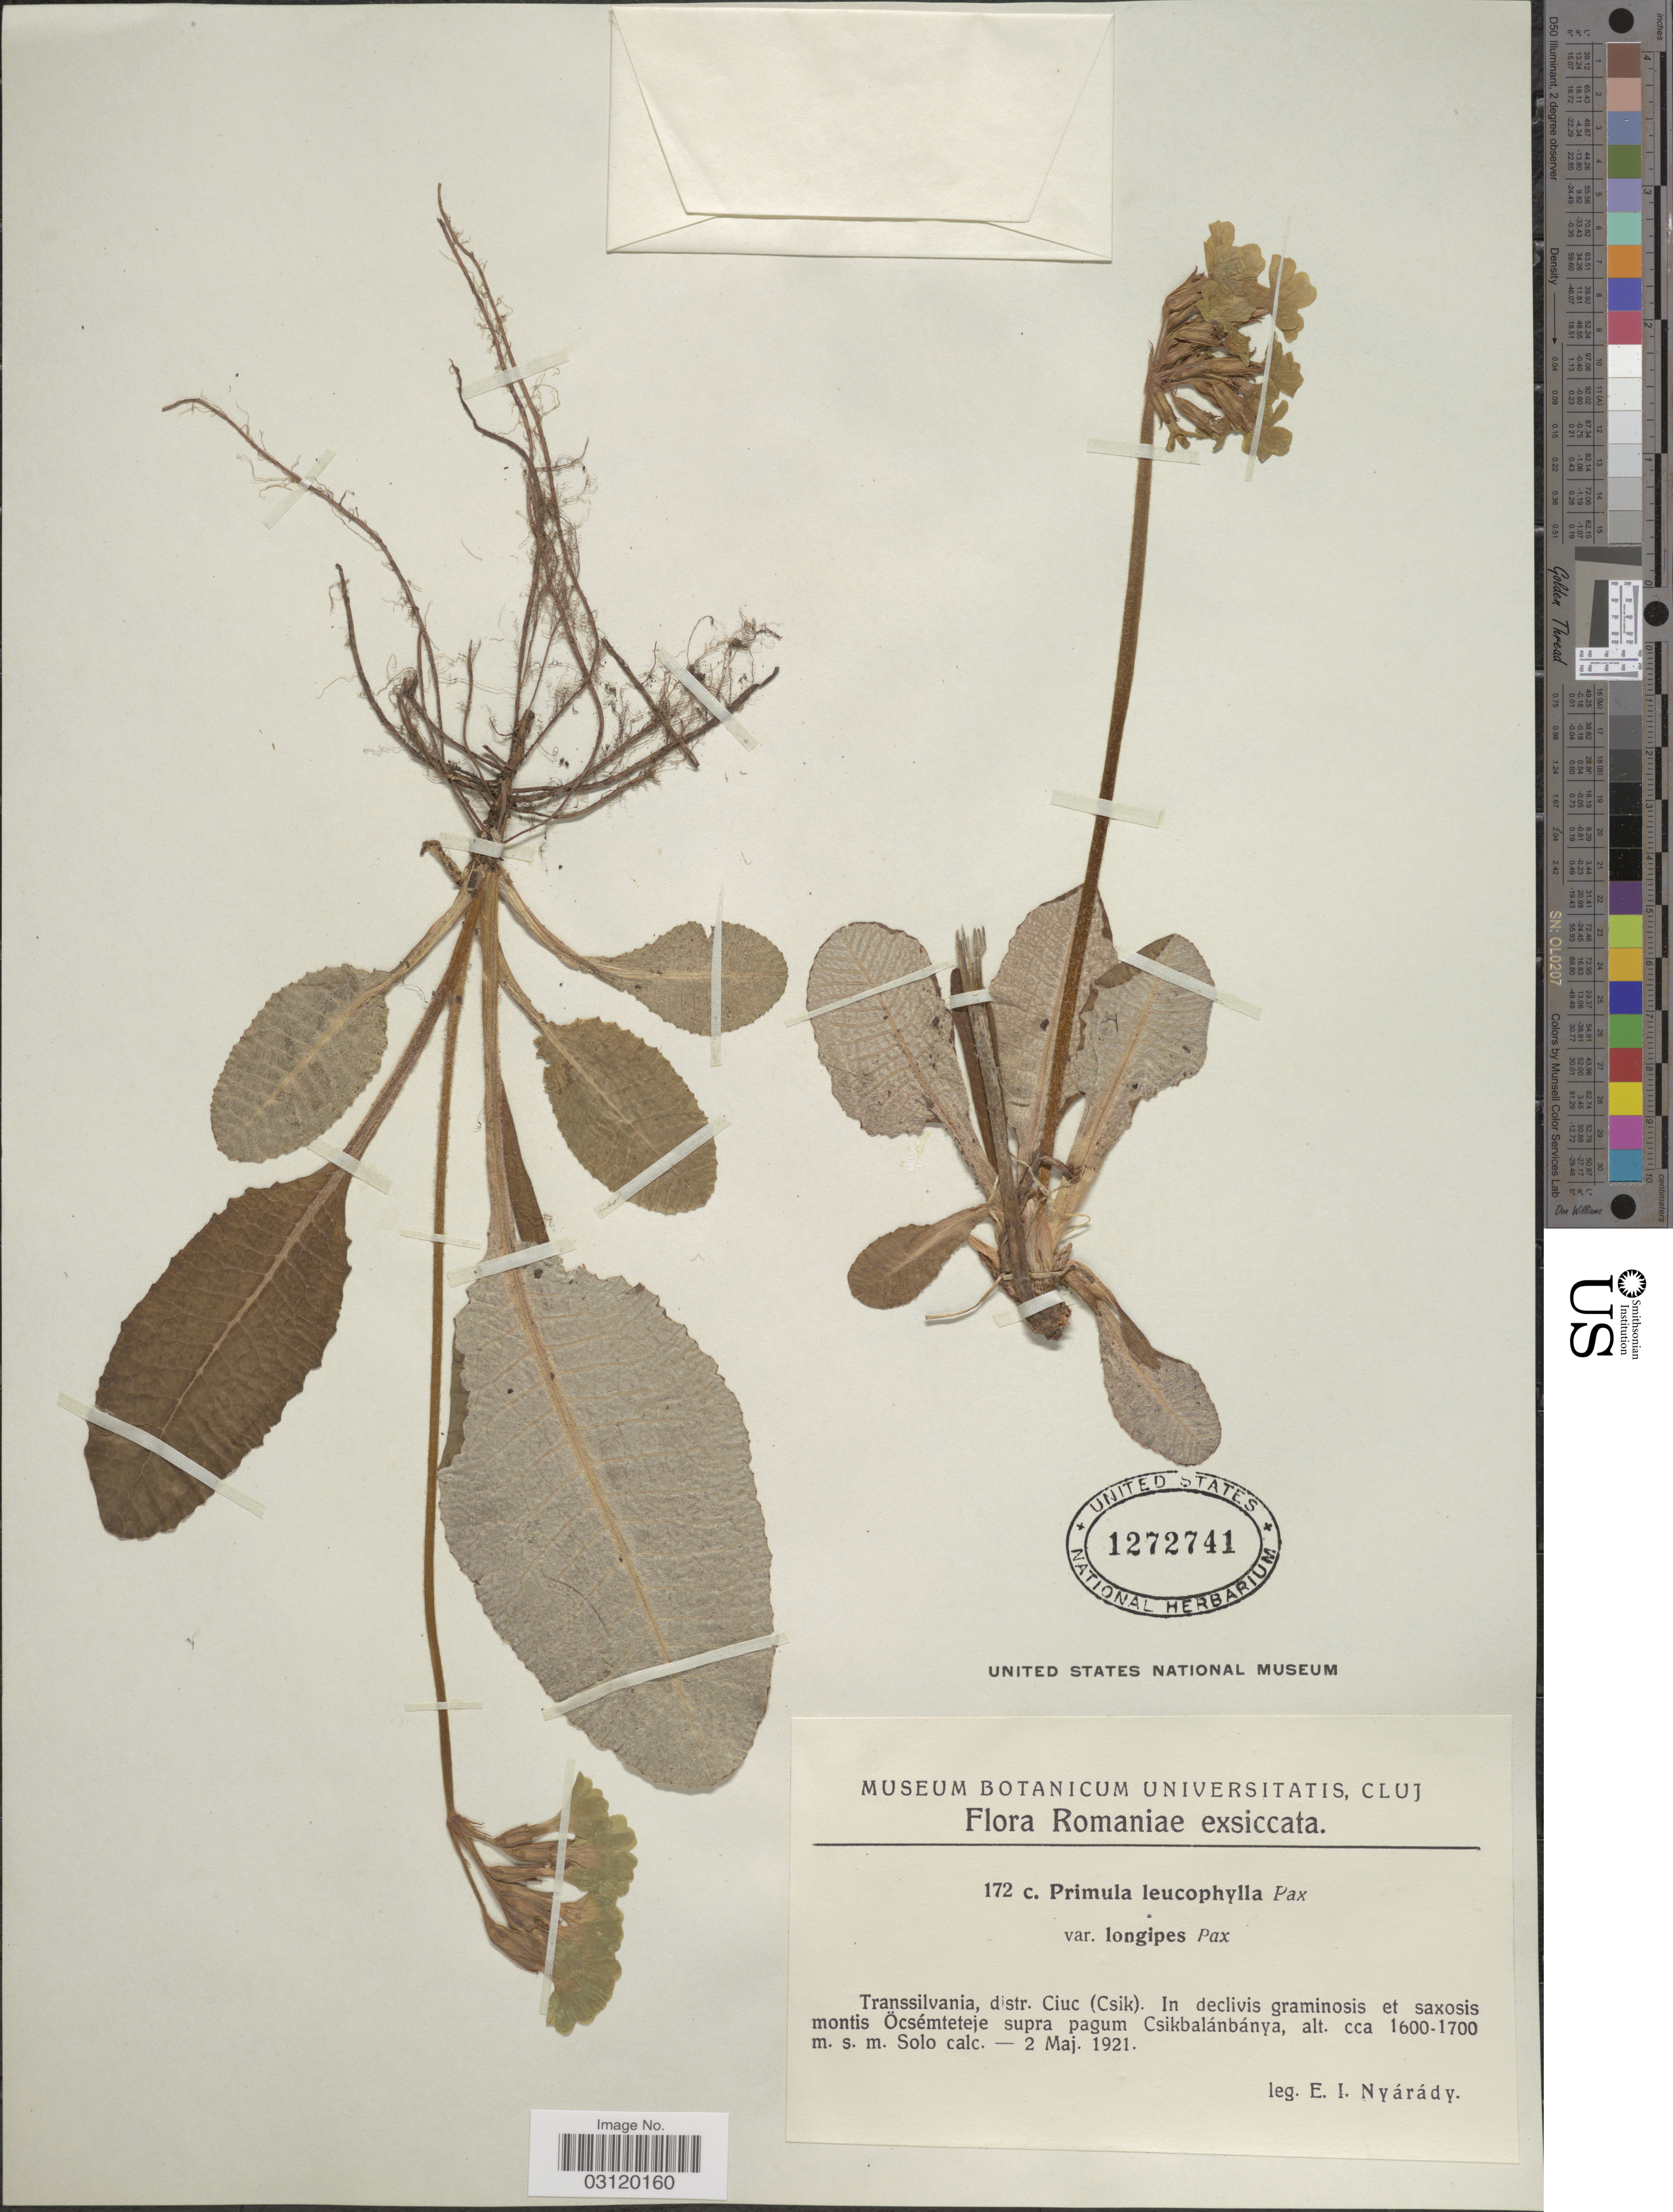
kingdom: Plantae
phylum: Tracheophyta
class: Magnoliopsida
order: Ericales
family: Primulaceae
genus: Primula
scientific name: Primula leucophylla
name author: Pax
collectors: E. Nyárády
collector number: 172c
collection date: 1921-05-02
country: Romania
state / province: Cluj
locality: Transsilvania, distr. Ciuc (Csik), In declivis graminosis et saxosis montis Öcsémteteje supra pagum Csikbalánbánya.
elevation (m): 1600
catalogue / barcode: US 1272741